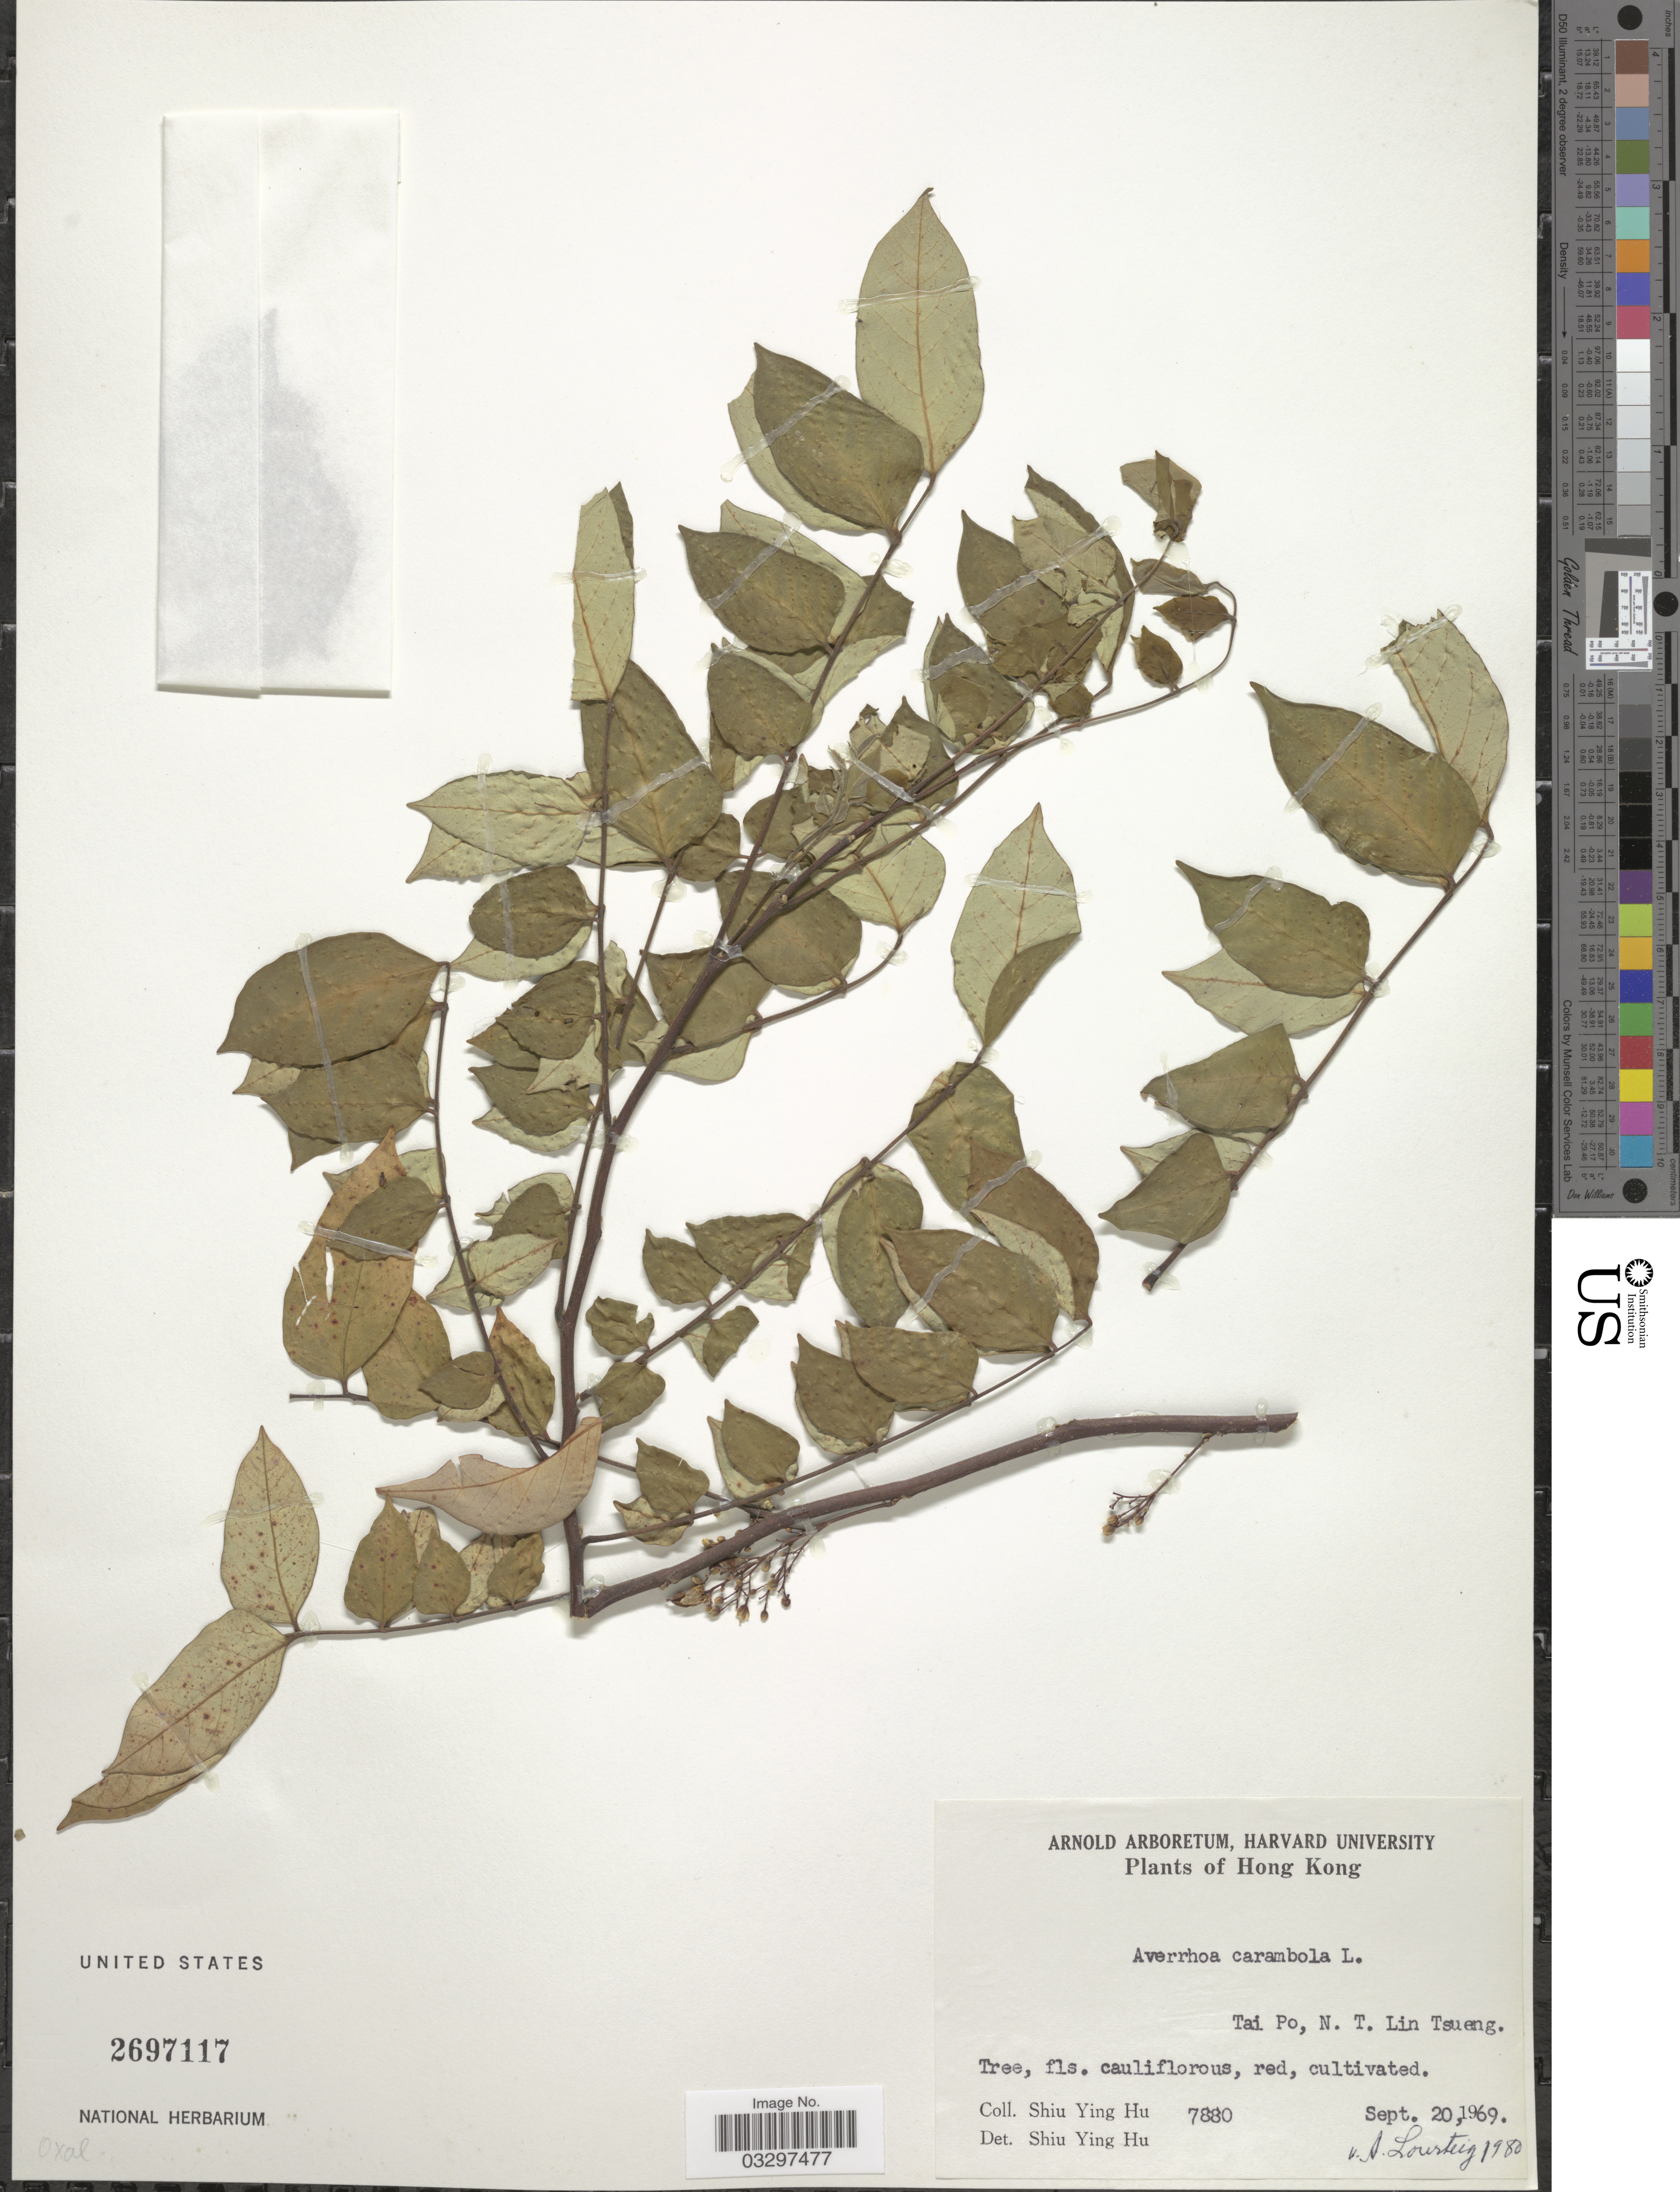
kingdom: Plantae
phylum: Tracheophyta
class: Magnoliopsida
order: Oxalidales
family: Oxalidaceae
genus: Averrhoa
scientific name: Averrhoa carambola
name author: L.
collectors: S. Y. Hu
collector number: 7880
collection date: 1969-09-20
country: China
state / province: Hong Kong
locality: Tai Po, N.T. Lin Tsueng.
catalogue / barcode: US 2697117